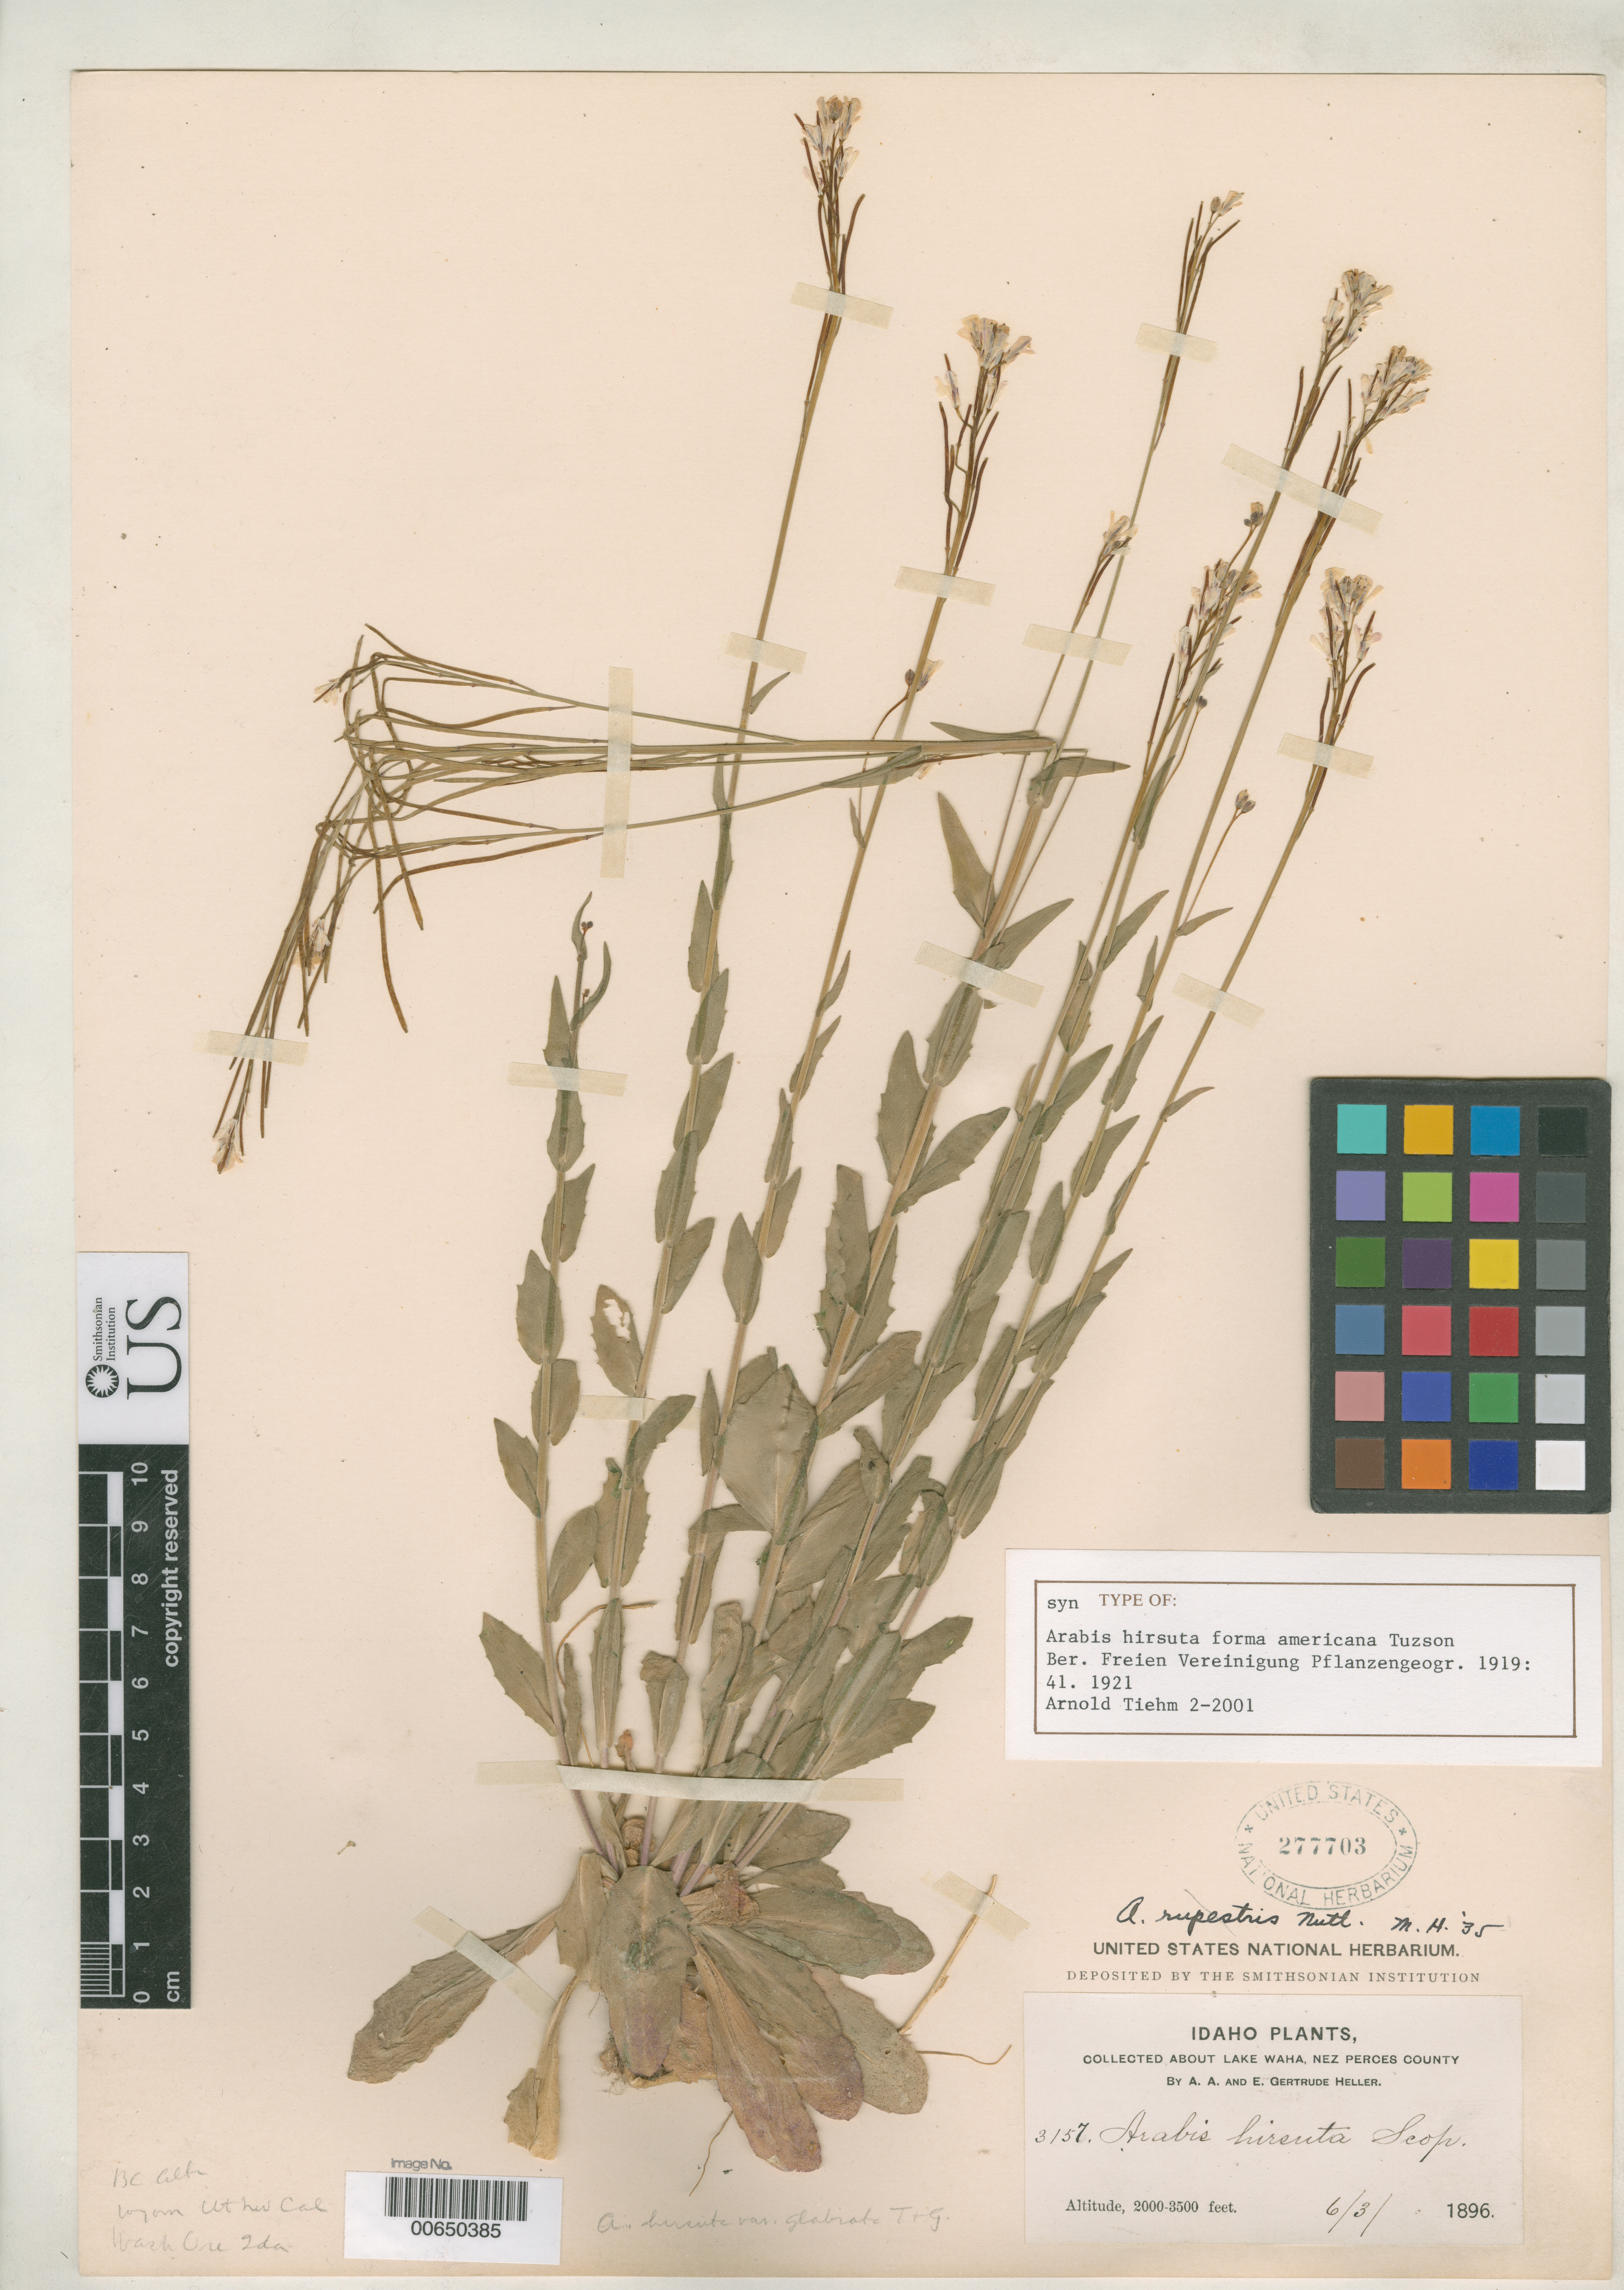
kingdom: Plantae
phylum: Tracheophyta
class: Magnoliopsida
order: Brassicales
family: Brassicaceae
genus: Arabis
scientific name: Arabis hirsuta f. americana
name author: Tuzson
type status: Isosyntype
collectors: A. A. Heller & E. G. Heller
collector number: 3157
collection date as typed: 03 Jun 1896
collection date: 1896-06-03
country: United States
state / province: Idaho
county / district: Nez Perce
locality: About Lake Waha.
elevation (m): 610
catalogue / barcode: US 277703